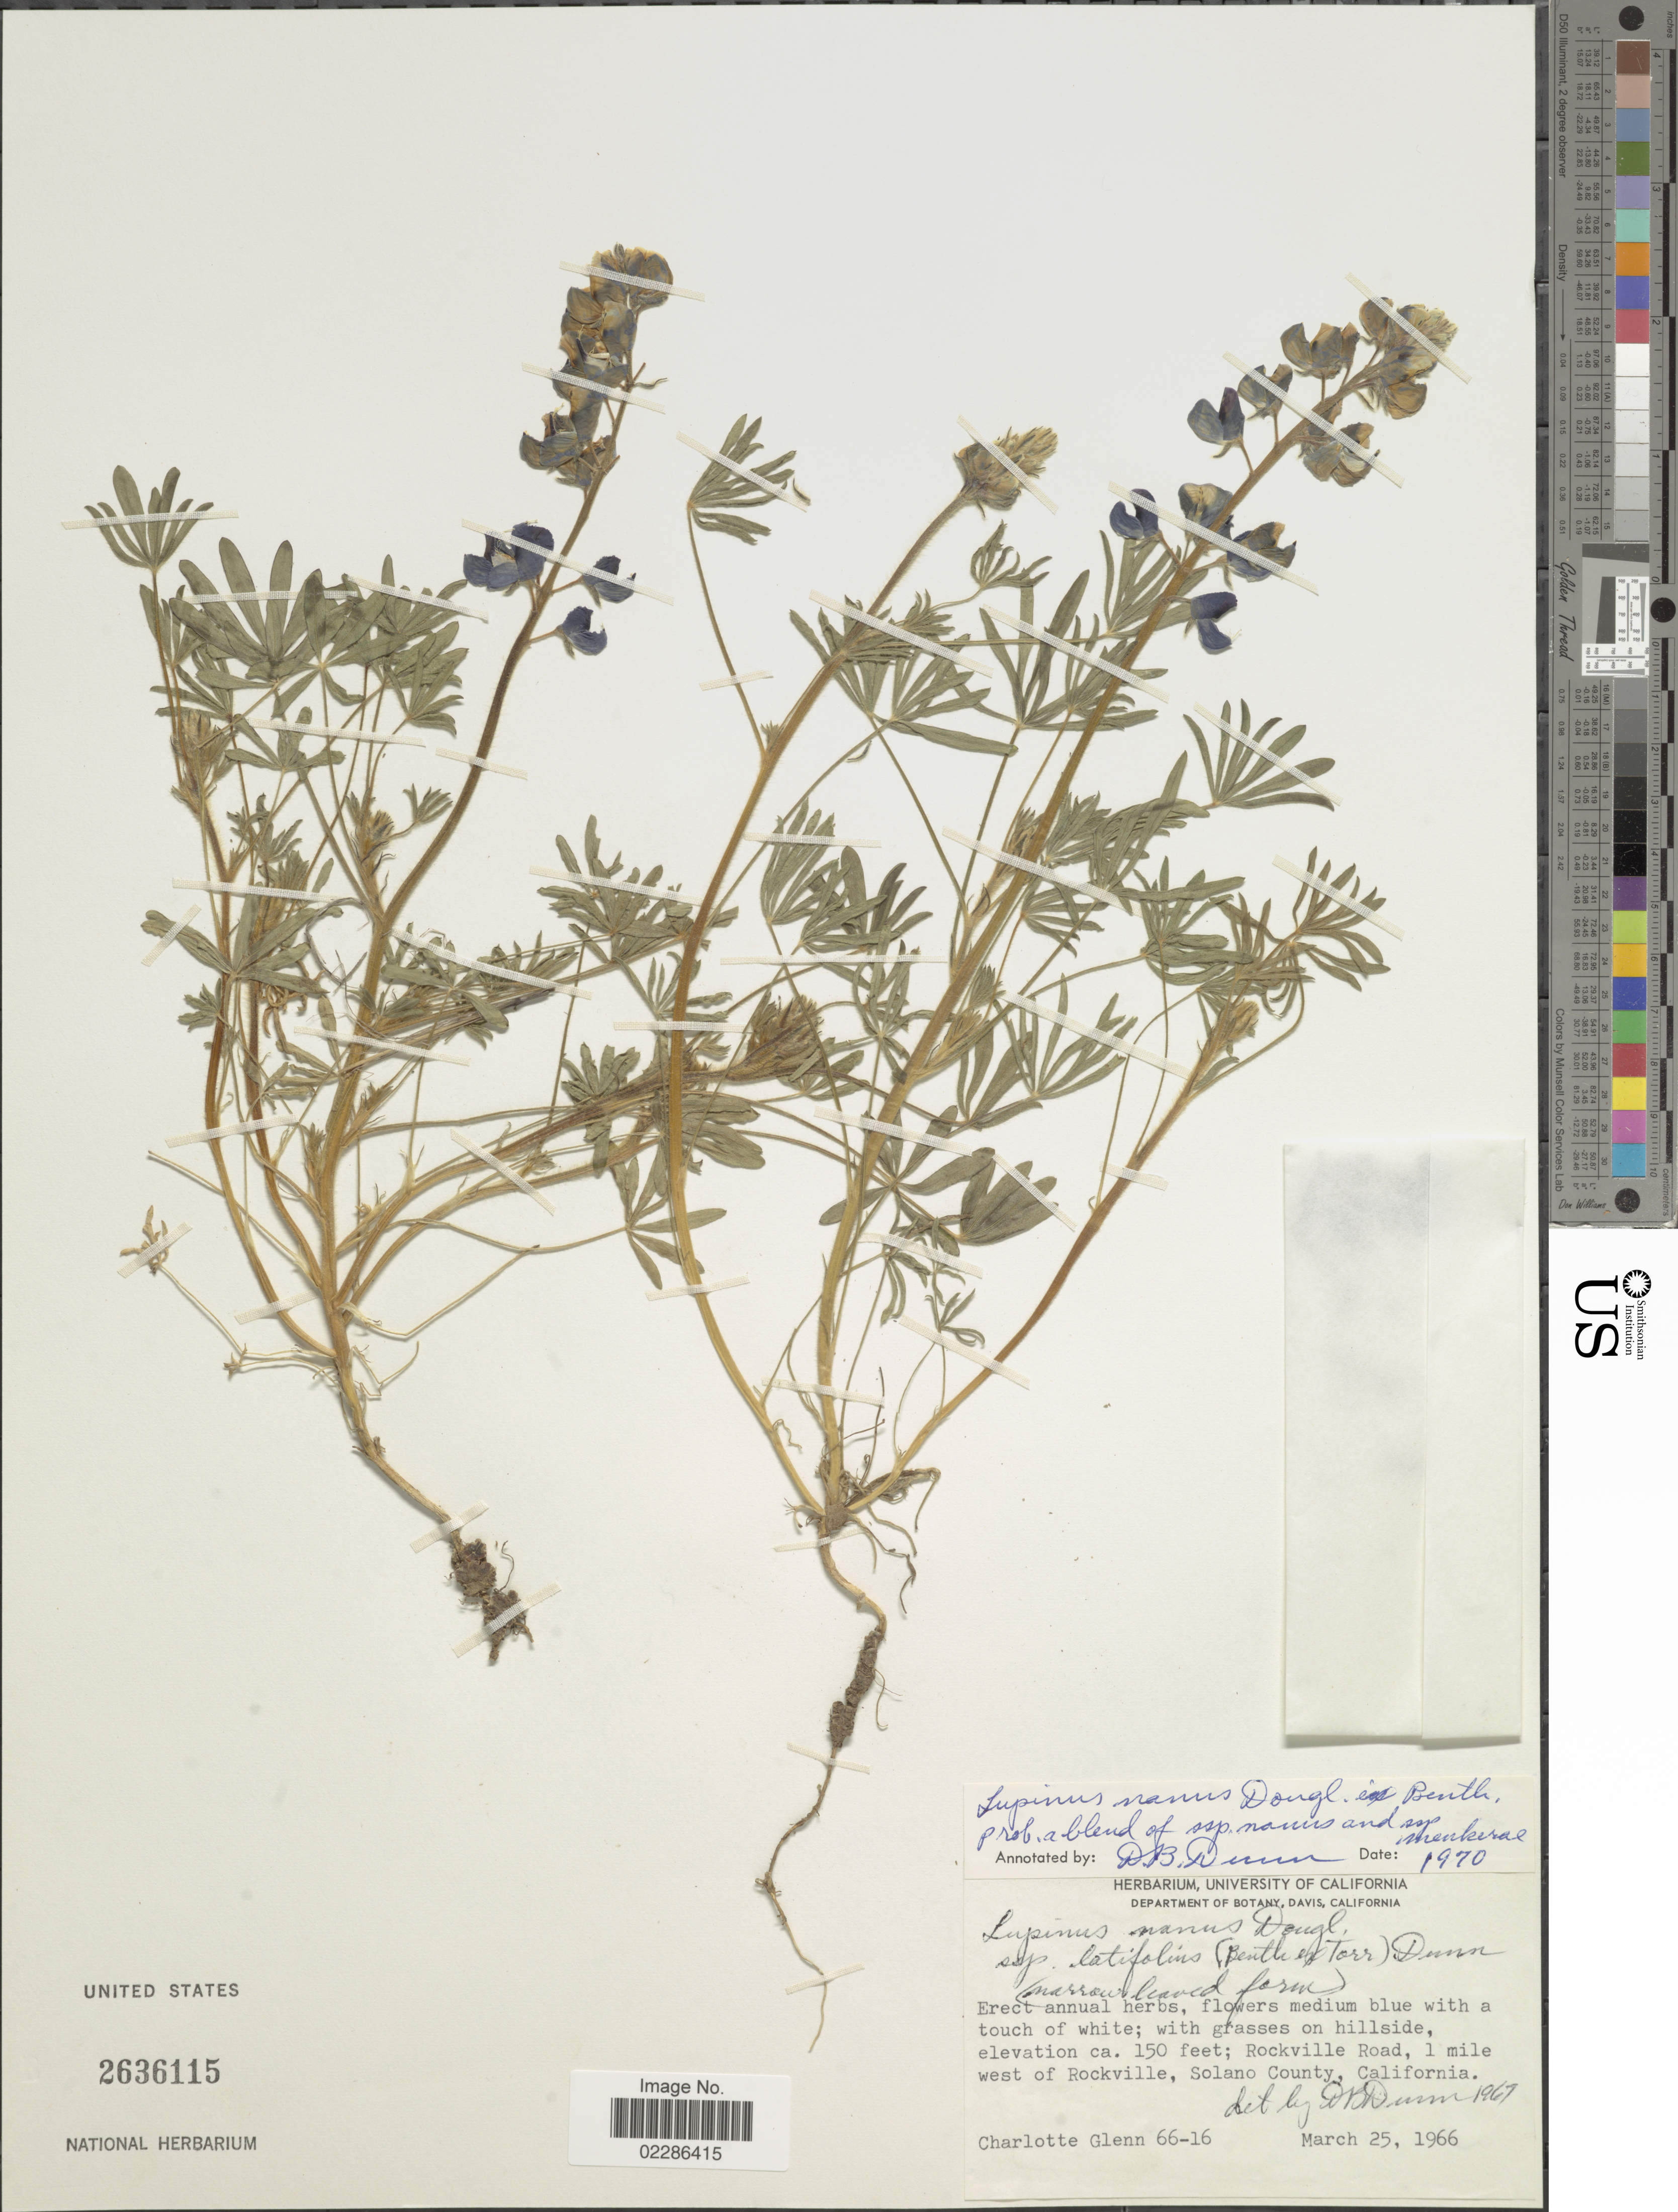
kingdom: Plantae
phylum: Tracheophyta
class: Magnoliopsida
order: Fabales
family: Fabaceae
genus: Lupinus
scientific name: Lupinus nanus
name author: Douglas ex Benth.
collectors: C. Glenn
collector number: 66-16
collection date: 1966-03-25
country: United States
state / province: California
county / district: Solano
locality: With grasses on hillside, Rockville Road, 1 mile west of Rockville, Solano County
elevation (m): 46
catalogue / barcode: US 2636115